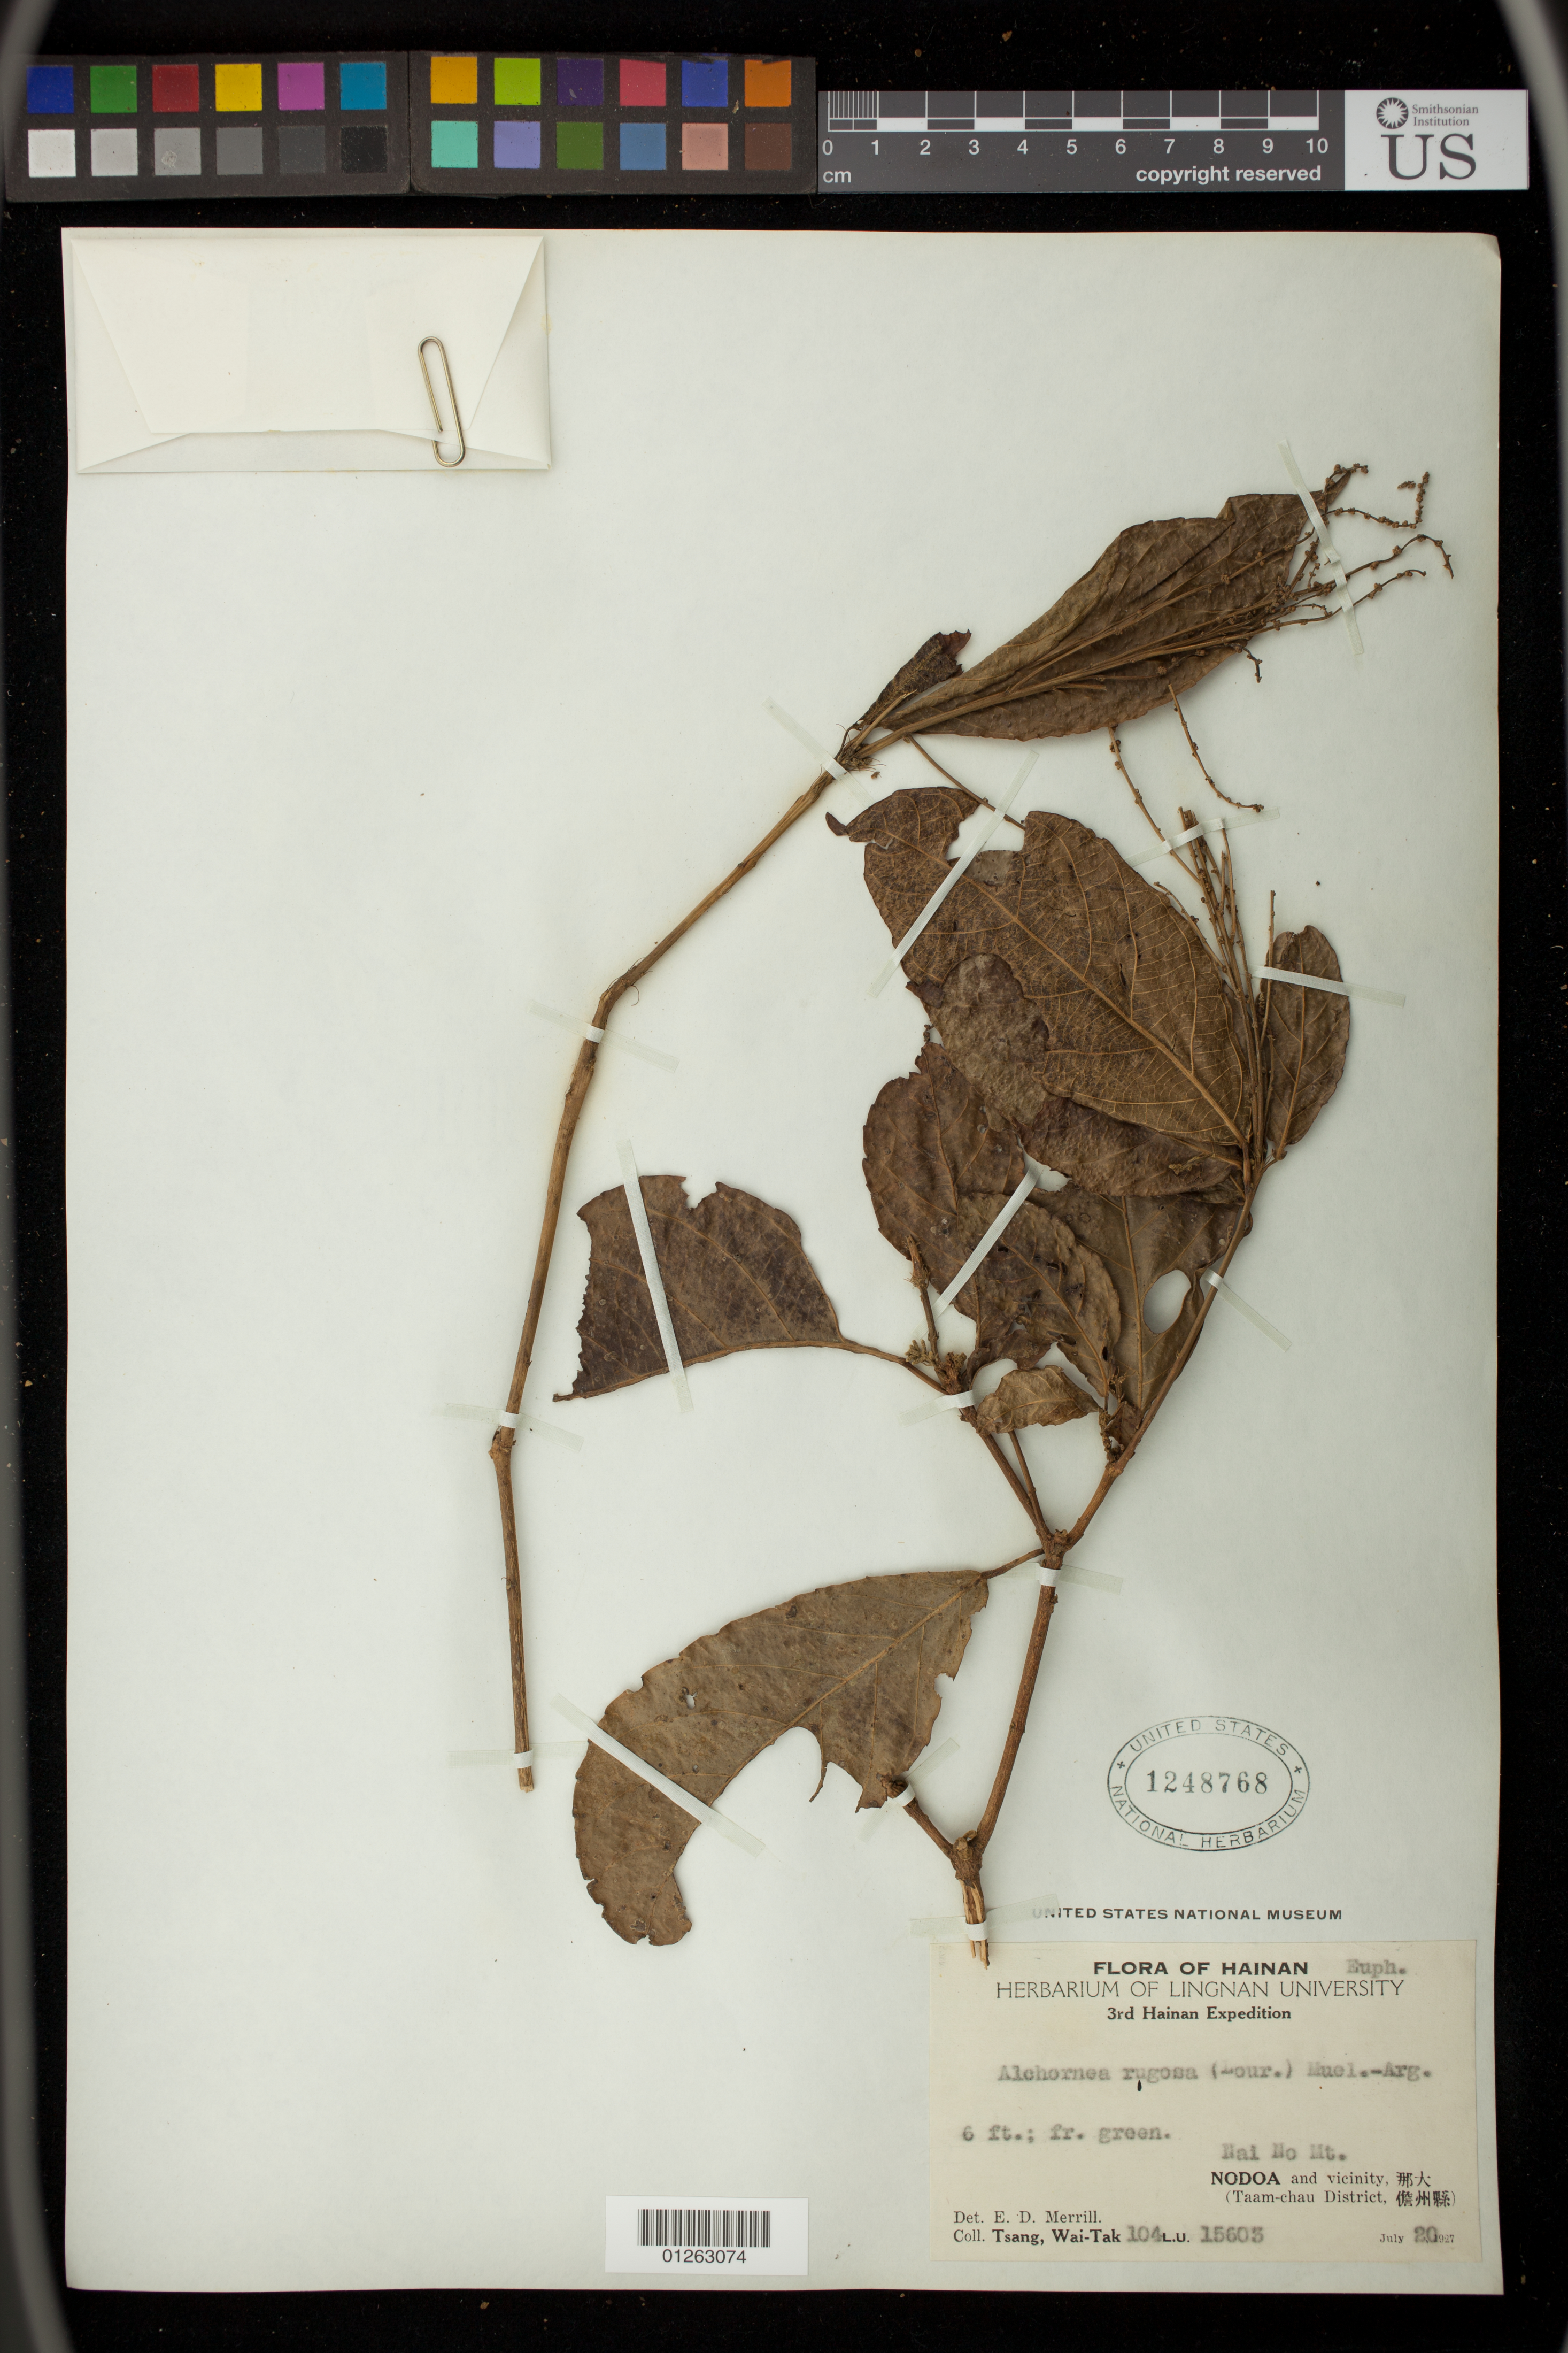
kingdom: Plantae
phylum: Tracheophyta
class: Magnoliopsida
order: Malpighiales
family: Euphorbiaceae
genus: Alchornea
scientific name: Alchornea rugosa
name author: (Lour.) Müll. Arg.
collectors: W. T. Tsang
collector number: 104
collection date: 1927-07-20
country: China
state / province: Hainan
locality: Nai No Mt. Nodoa and vicinity, Taam-chau District.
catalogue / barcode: US 1248768